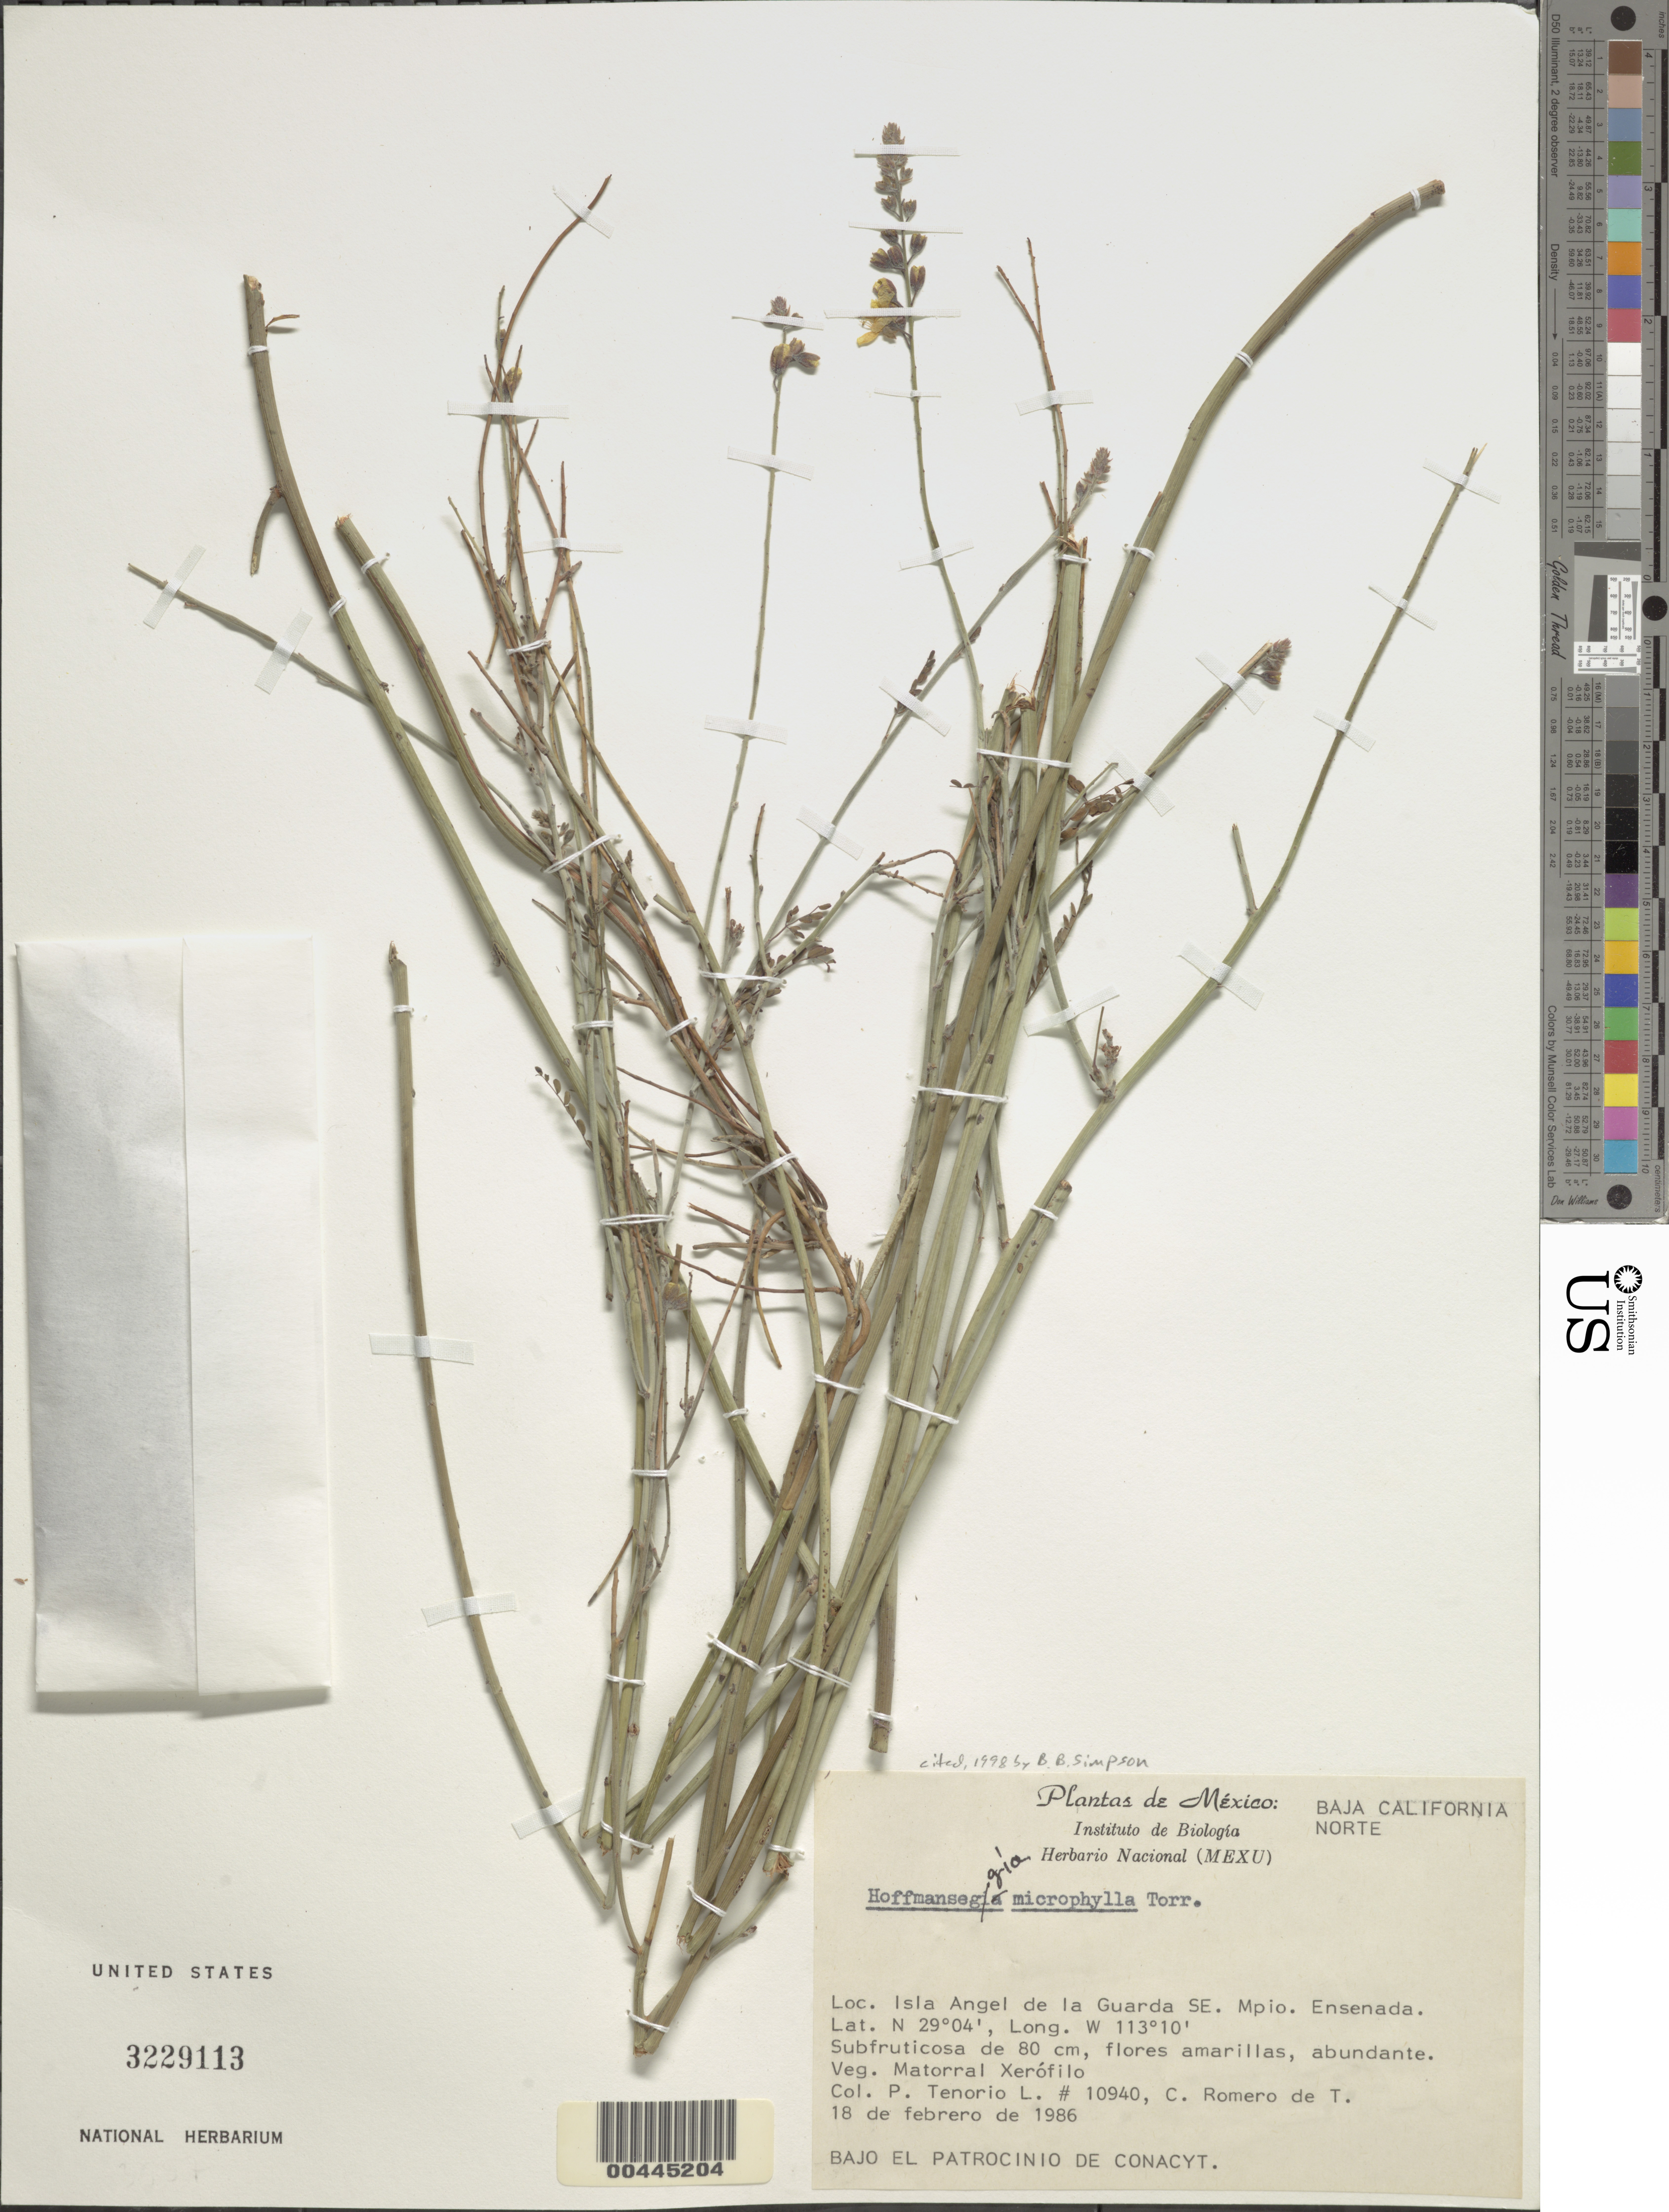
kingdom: Plantae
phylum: Tracheophyta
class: Magnoliopsida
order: Fabales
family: Fabaceae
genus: Hoffmannseggia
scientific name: Hoffmannseggia microphylla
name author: Torr.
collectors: P. Tenorio L. & C. Romero de T.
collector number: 10940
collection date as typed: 18 Feb 1986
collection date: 1986-02-18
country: Mexico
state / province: Baja California Norte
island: Island Angel de la Guarda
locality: Isla Angel de la Guarda SE, Ensenada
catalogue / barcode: US 3229113